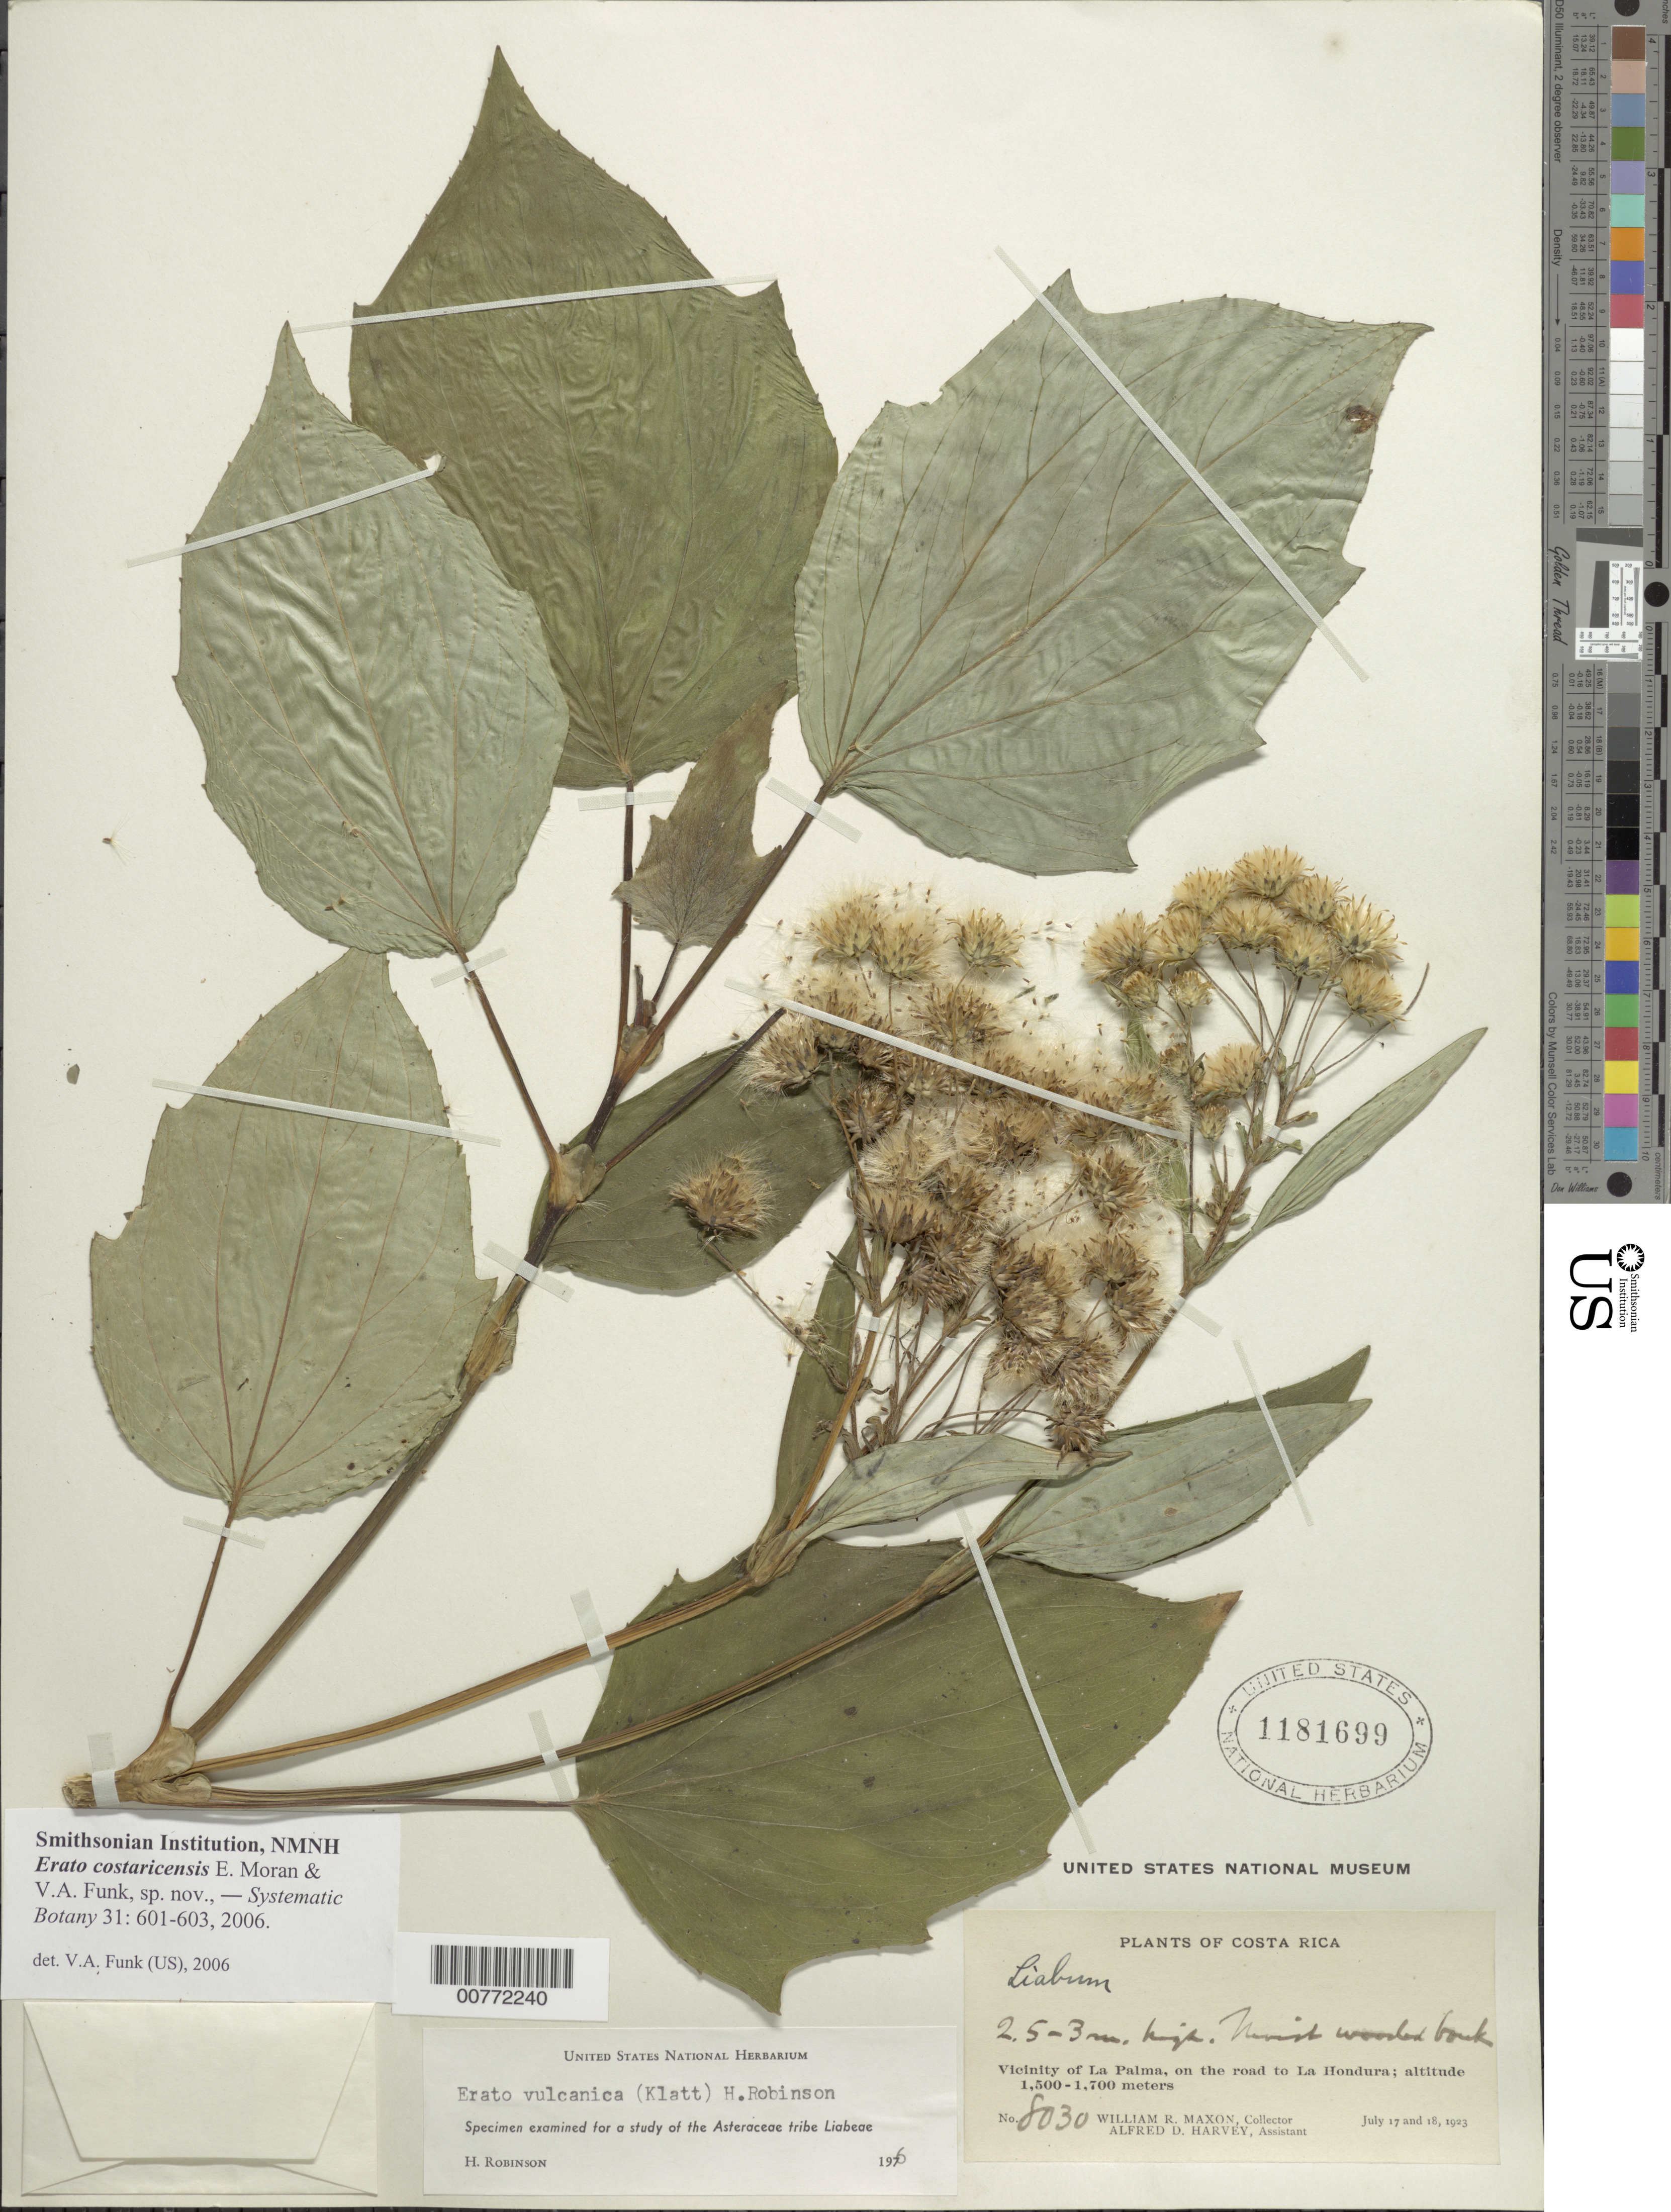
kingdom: Plantae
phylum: Tracheophyta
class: Magnoliopsida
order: Asterales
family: Asteraceae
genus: Erato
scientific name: Erato costaricensis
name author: Moran & V.A. Funk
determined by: Funk, Vicki A., (BOT), Smithsonian Institution - National Museum of Natural History (UNITED STATES)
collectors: W. R. Maxon & A. D. Harvey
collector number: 8030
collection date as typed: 17 July 1923 to 18 July 1923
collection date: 1923-07-17/1923-07-18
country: Costa Rica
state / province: San Jose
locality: La Palma vic., on road to La Hondura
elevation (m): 1500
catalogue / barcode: US 1181699